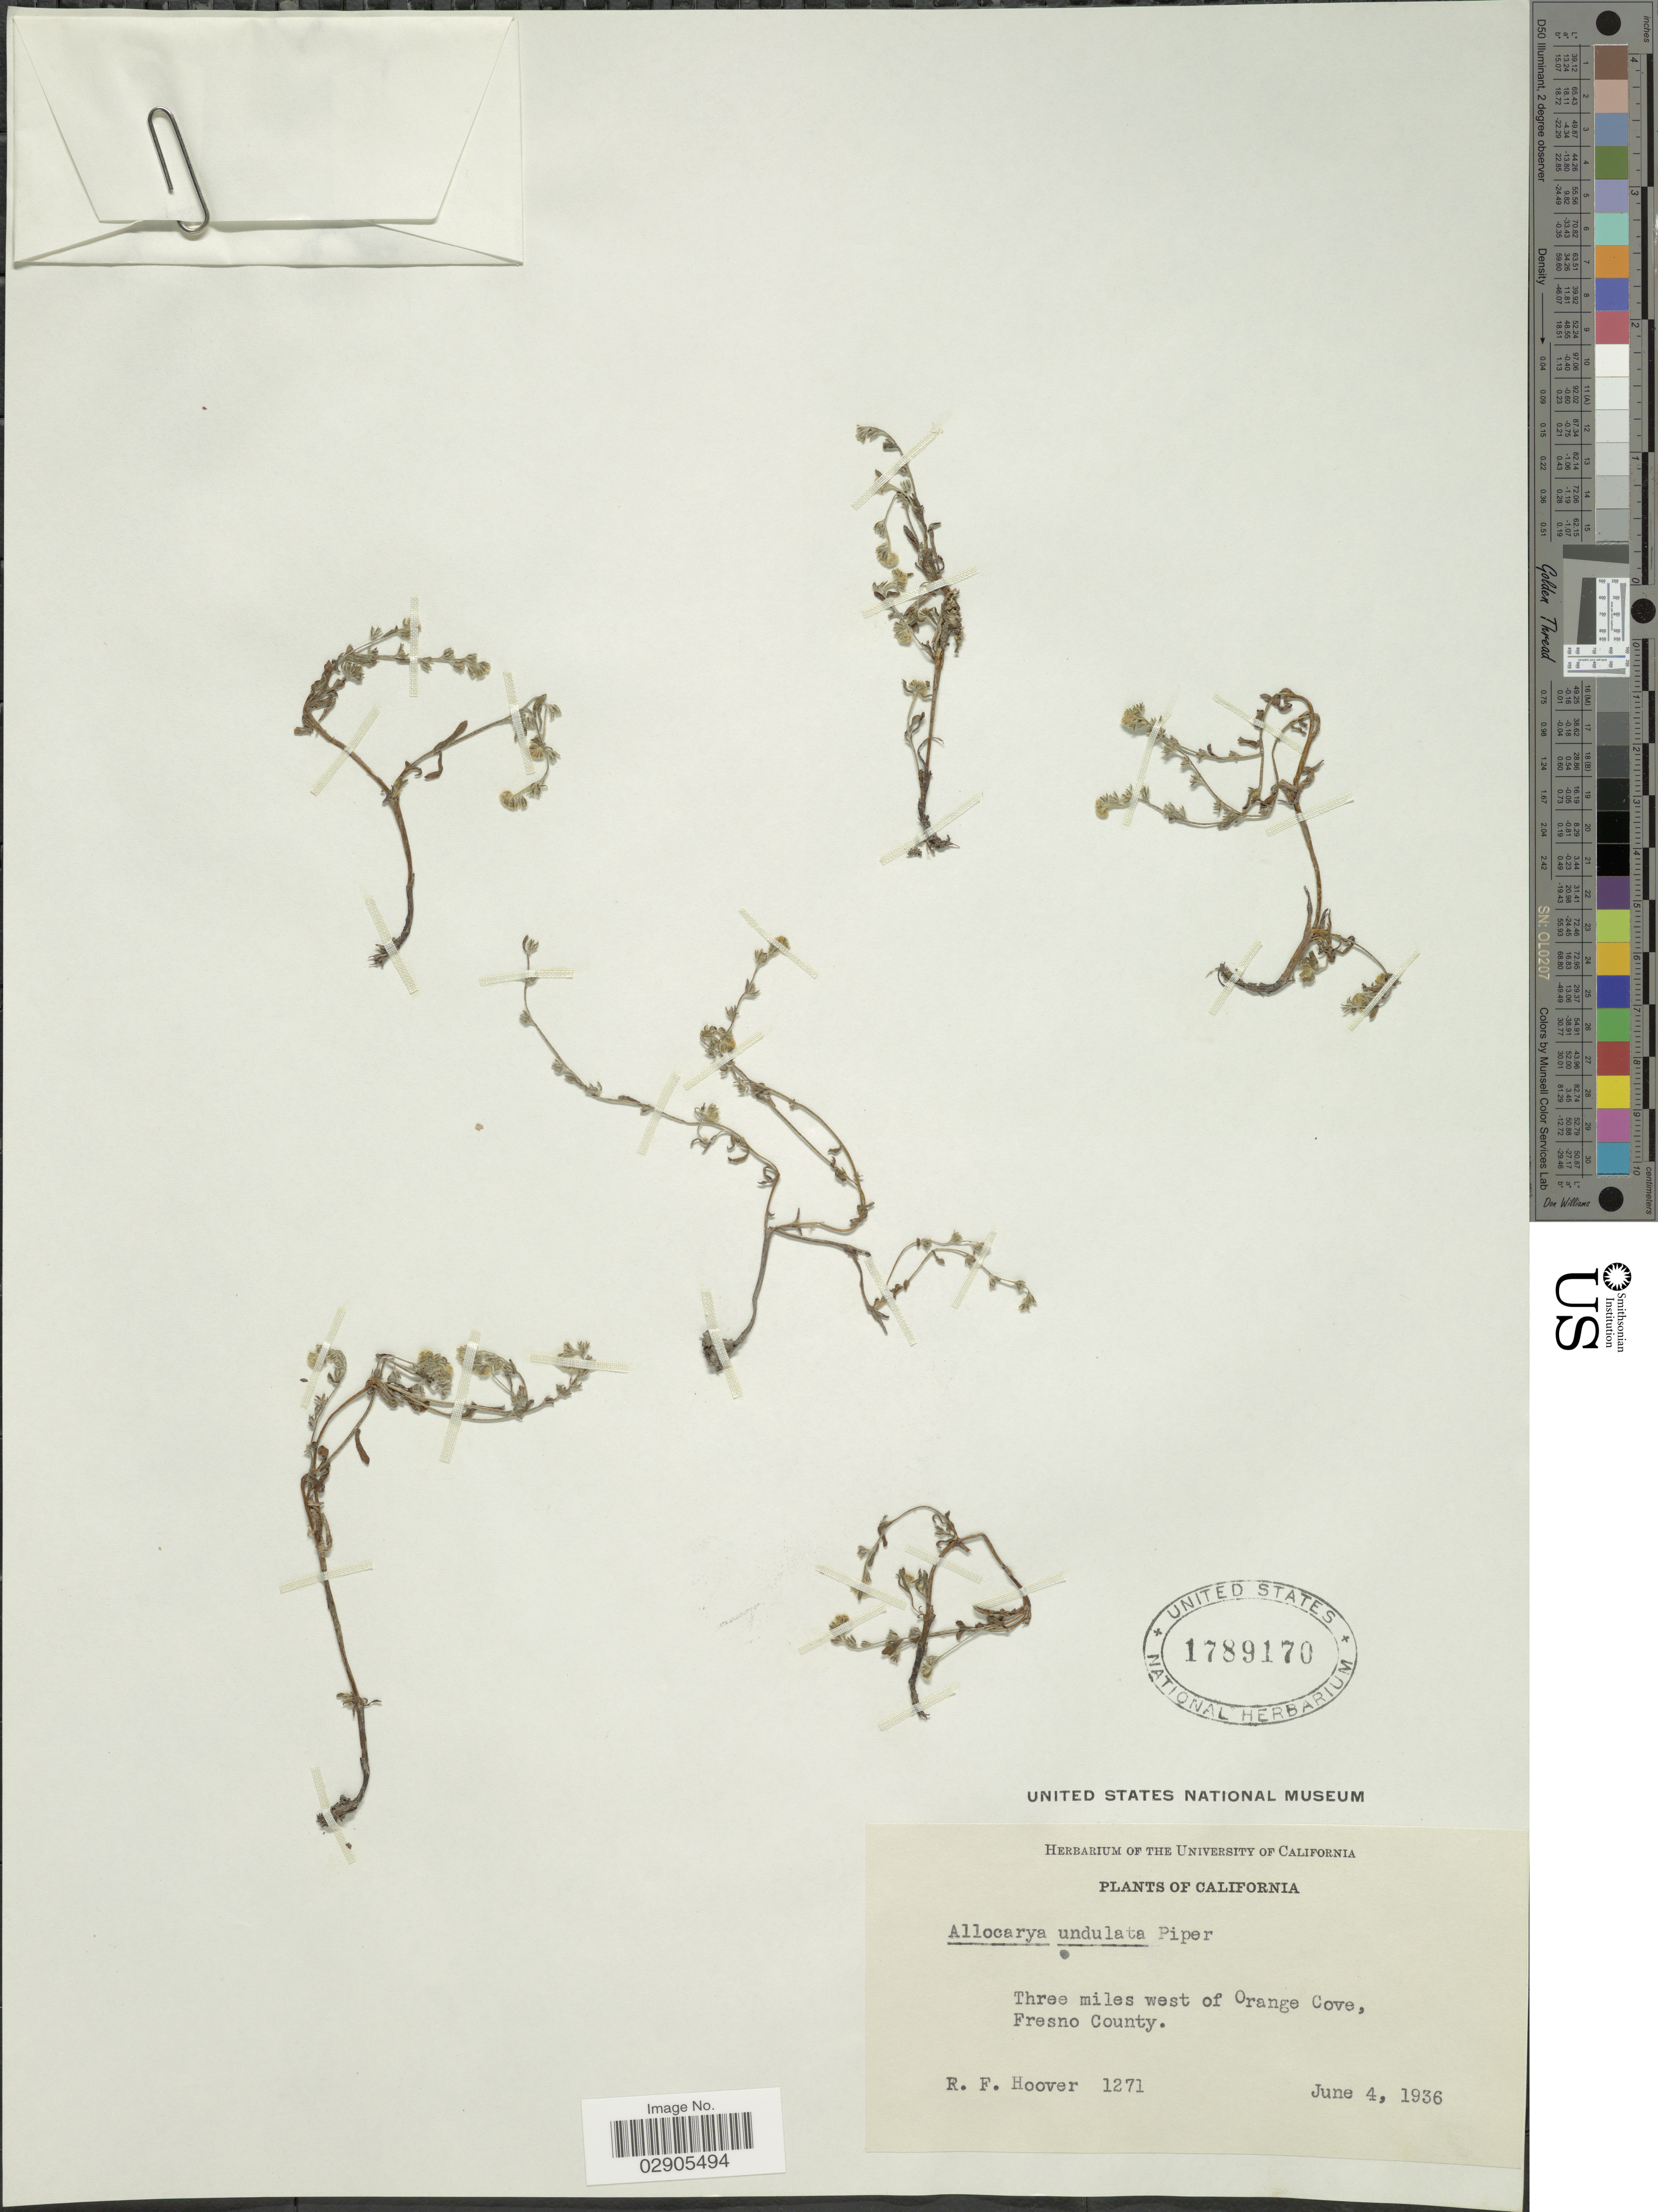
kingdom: Plantae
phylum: Tracheophyta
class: Magnoliopsida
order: Boraginales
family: Boraginaceae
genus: Allocarya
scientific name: Allocarya undulata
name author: Piper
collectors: R. F. Hoover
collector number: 1271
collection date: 1936-06-04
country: United States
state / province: California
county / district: Fresno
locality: Three miles west of Orange Cove, Fresno County.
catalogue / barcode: US 1789170